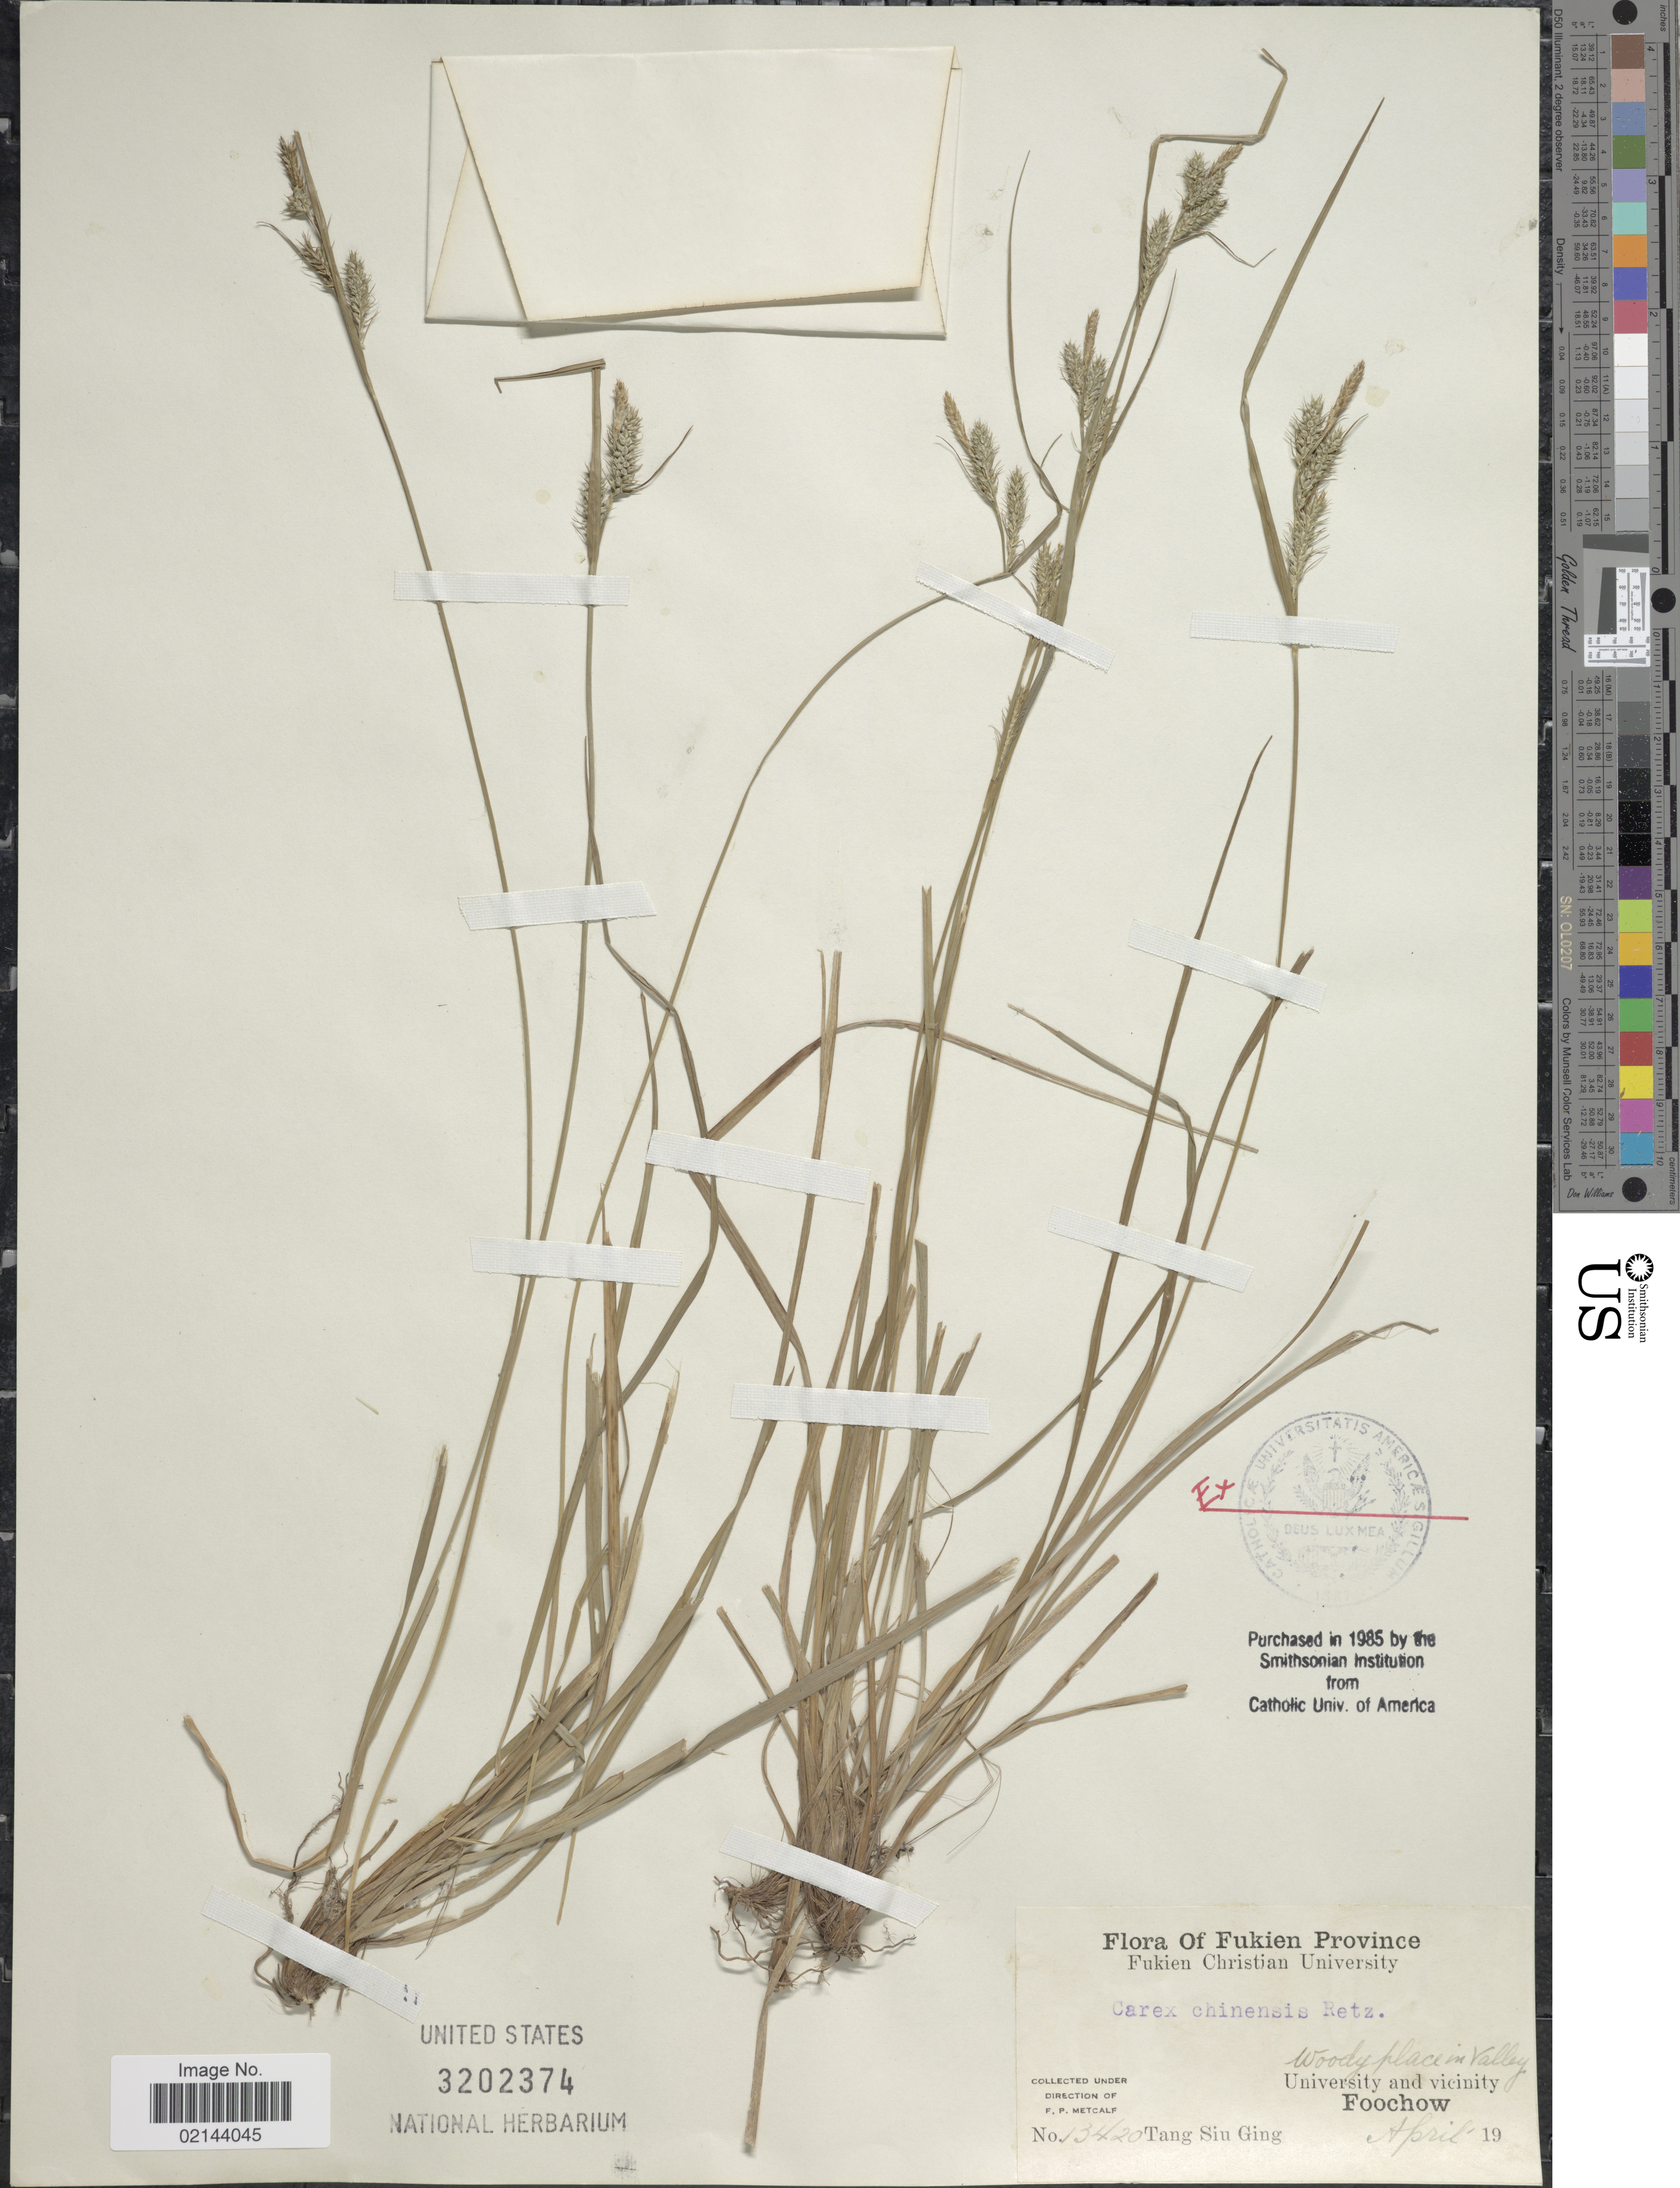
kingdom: Plantae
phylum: Tracheophyta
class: Liliopsida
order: Poales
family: Cyperaceae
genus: Carex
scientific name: Carex chinensis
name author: Retz.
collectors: T. Ging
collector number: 13420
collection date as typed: Transcribed d/m/y: /4/19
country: China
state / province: Fujian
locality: Fukien Province, University and vicinity Foochow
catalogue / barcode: US 3202374